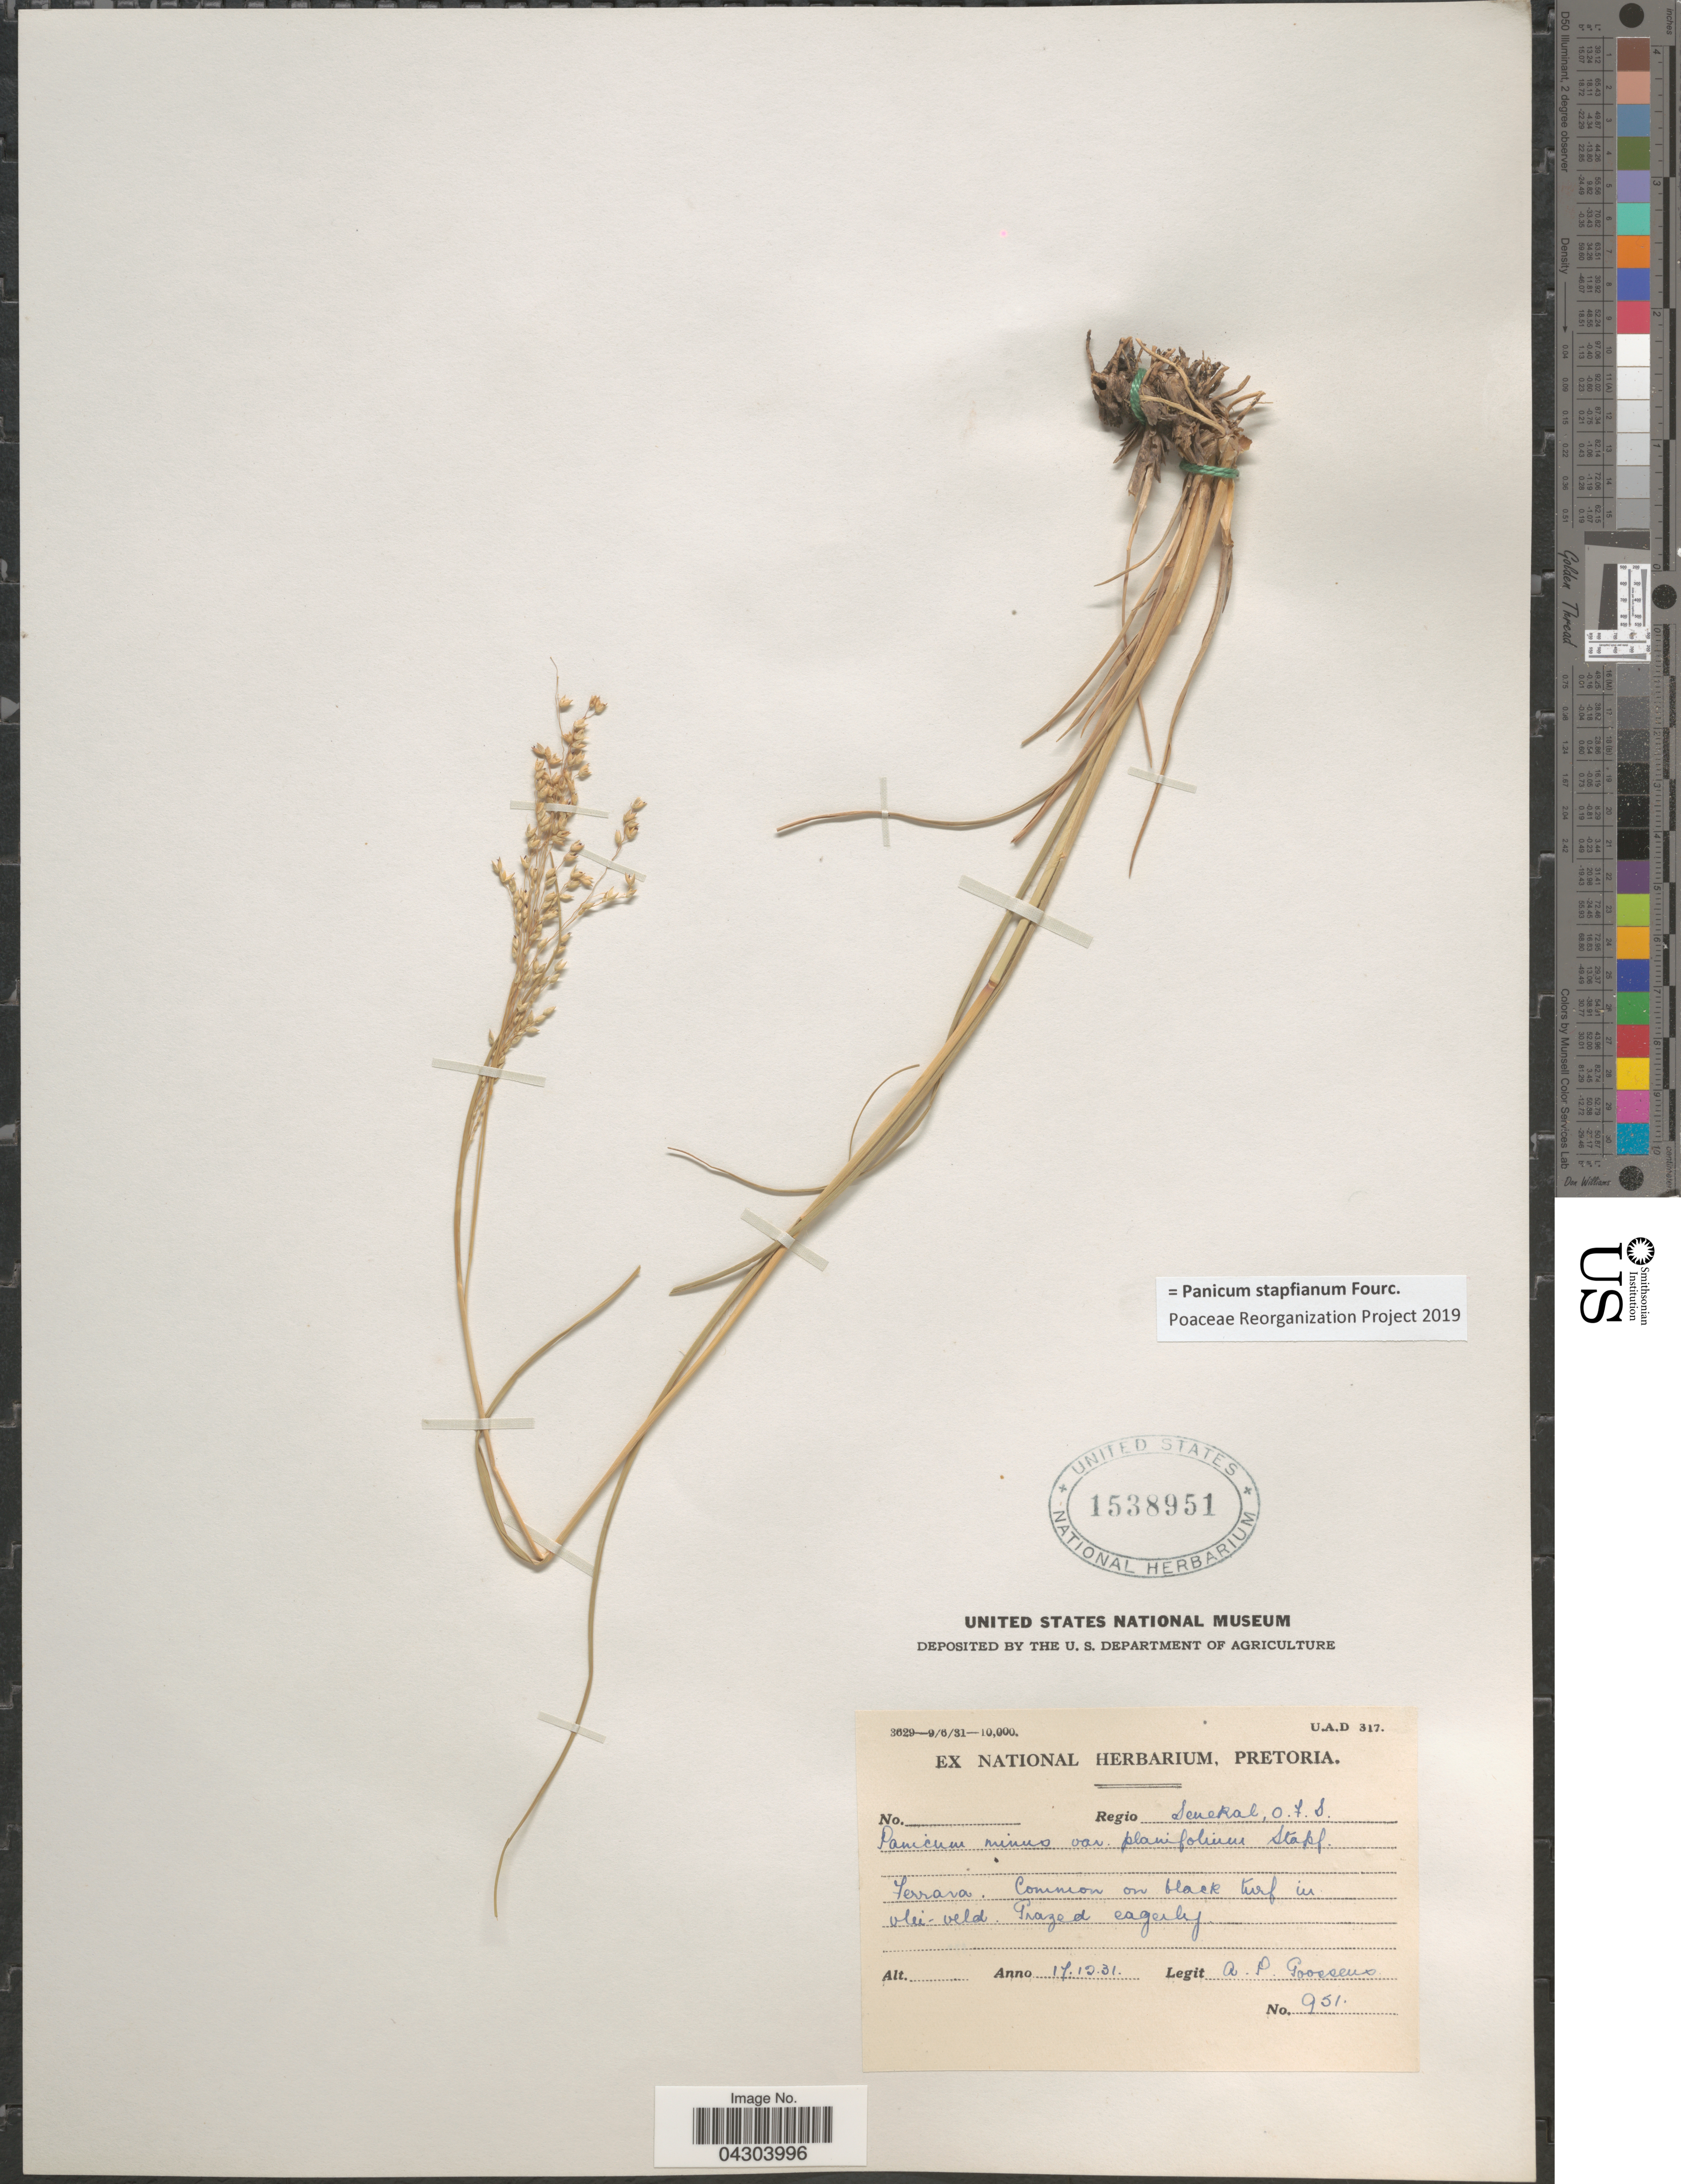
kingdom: Plantae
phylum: Tracheophyta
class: Liliopsida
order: Poales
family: Poaceae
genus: Panicum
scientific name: Panicum stapfianum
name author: Fourc.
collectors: A. P. G. Goossens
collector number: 951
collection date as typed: Transcribed d/m/y: 17/12/31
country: South Africa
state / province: Free State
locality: Regio Senekal, O.F.S. Ferrara.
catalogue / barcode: US 1538951